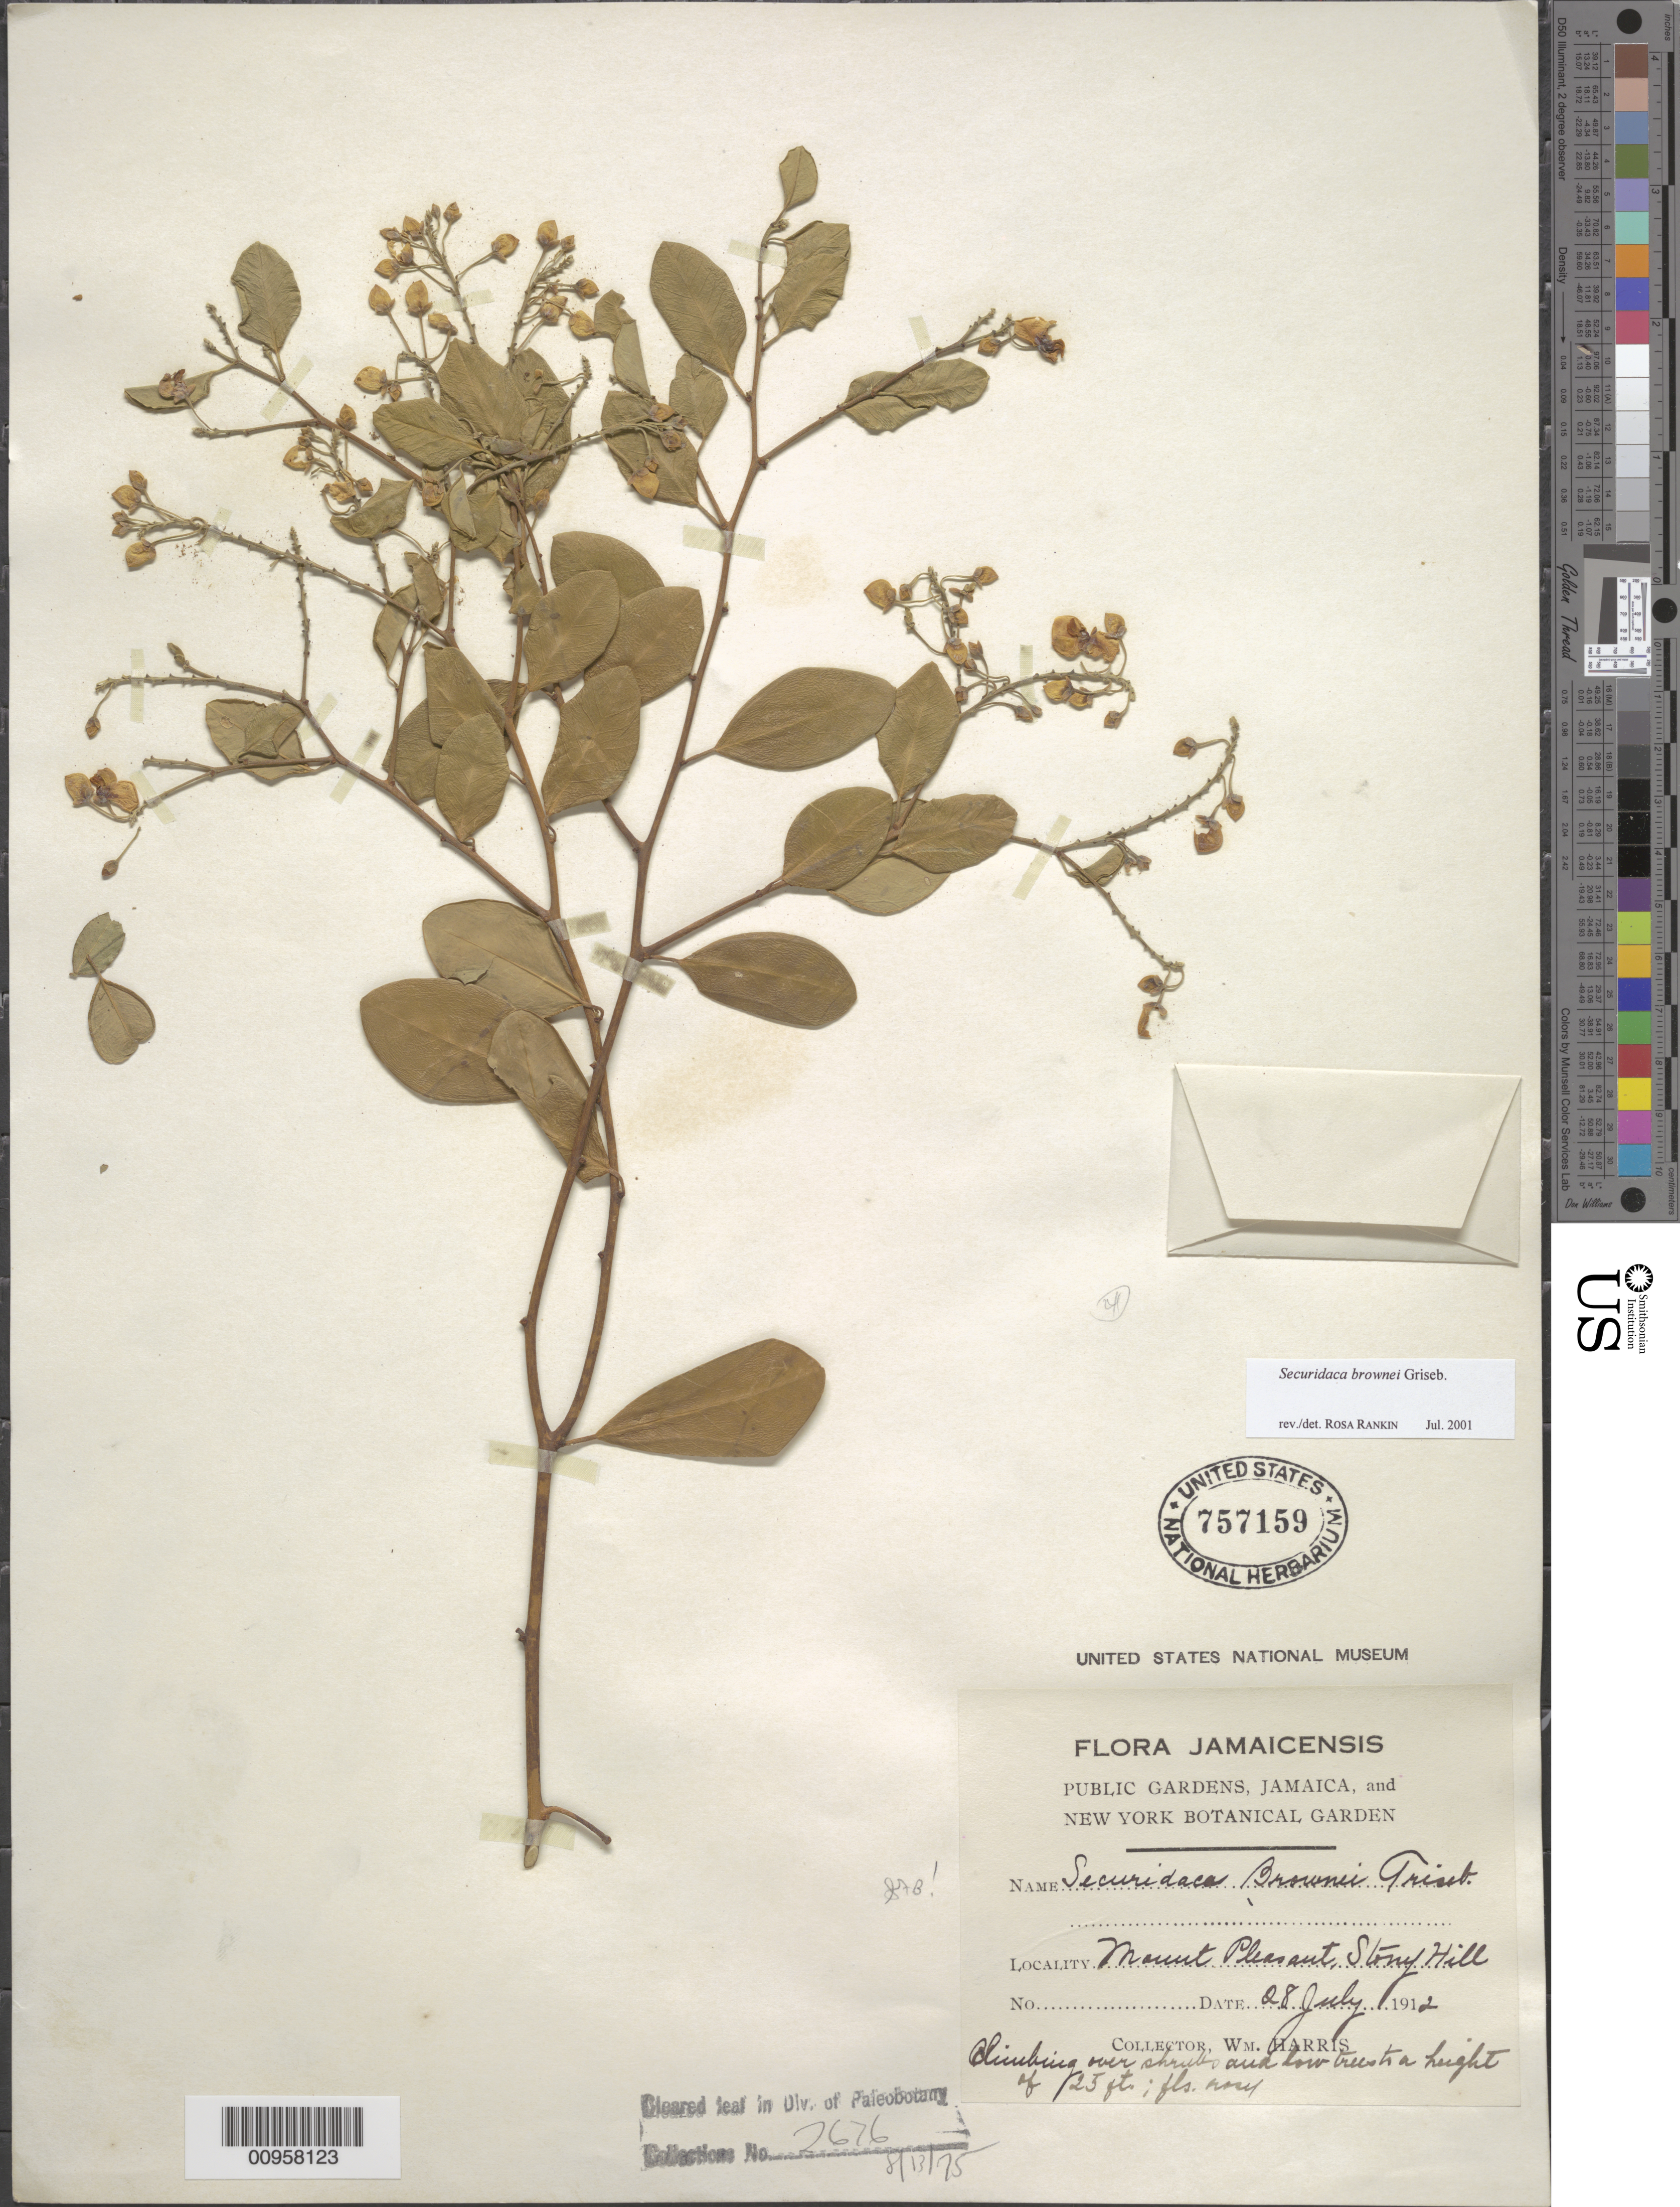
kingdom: Plantae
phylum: Tracheophyta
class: Magnoliopsida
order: Fabales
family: Polygalaceae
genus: Securidaca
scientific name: Securidaca brownei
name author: Griseb.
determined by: Rankin Rodriguez, Rosa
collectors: W. H. Harris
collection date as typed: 28 Jul 1912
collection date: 1912-07-28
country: Jamaica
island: Jamaica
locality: Mount Pleasant, Stony Hill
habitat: Over shrubs and low trees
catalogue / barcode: US 757159